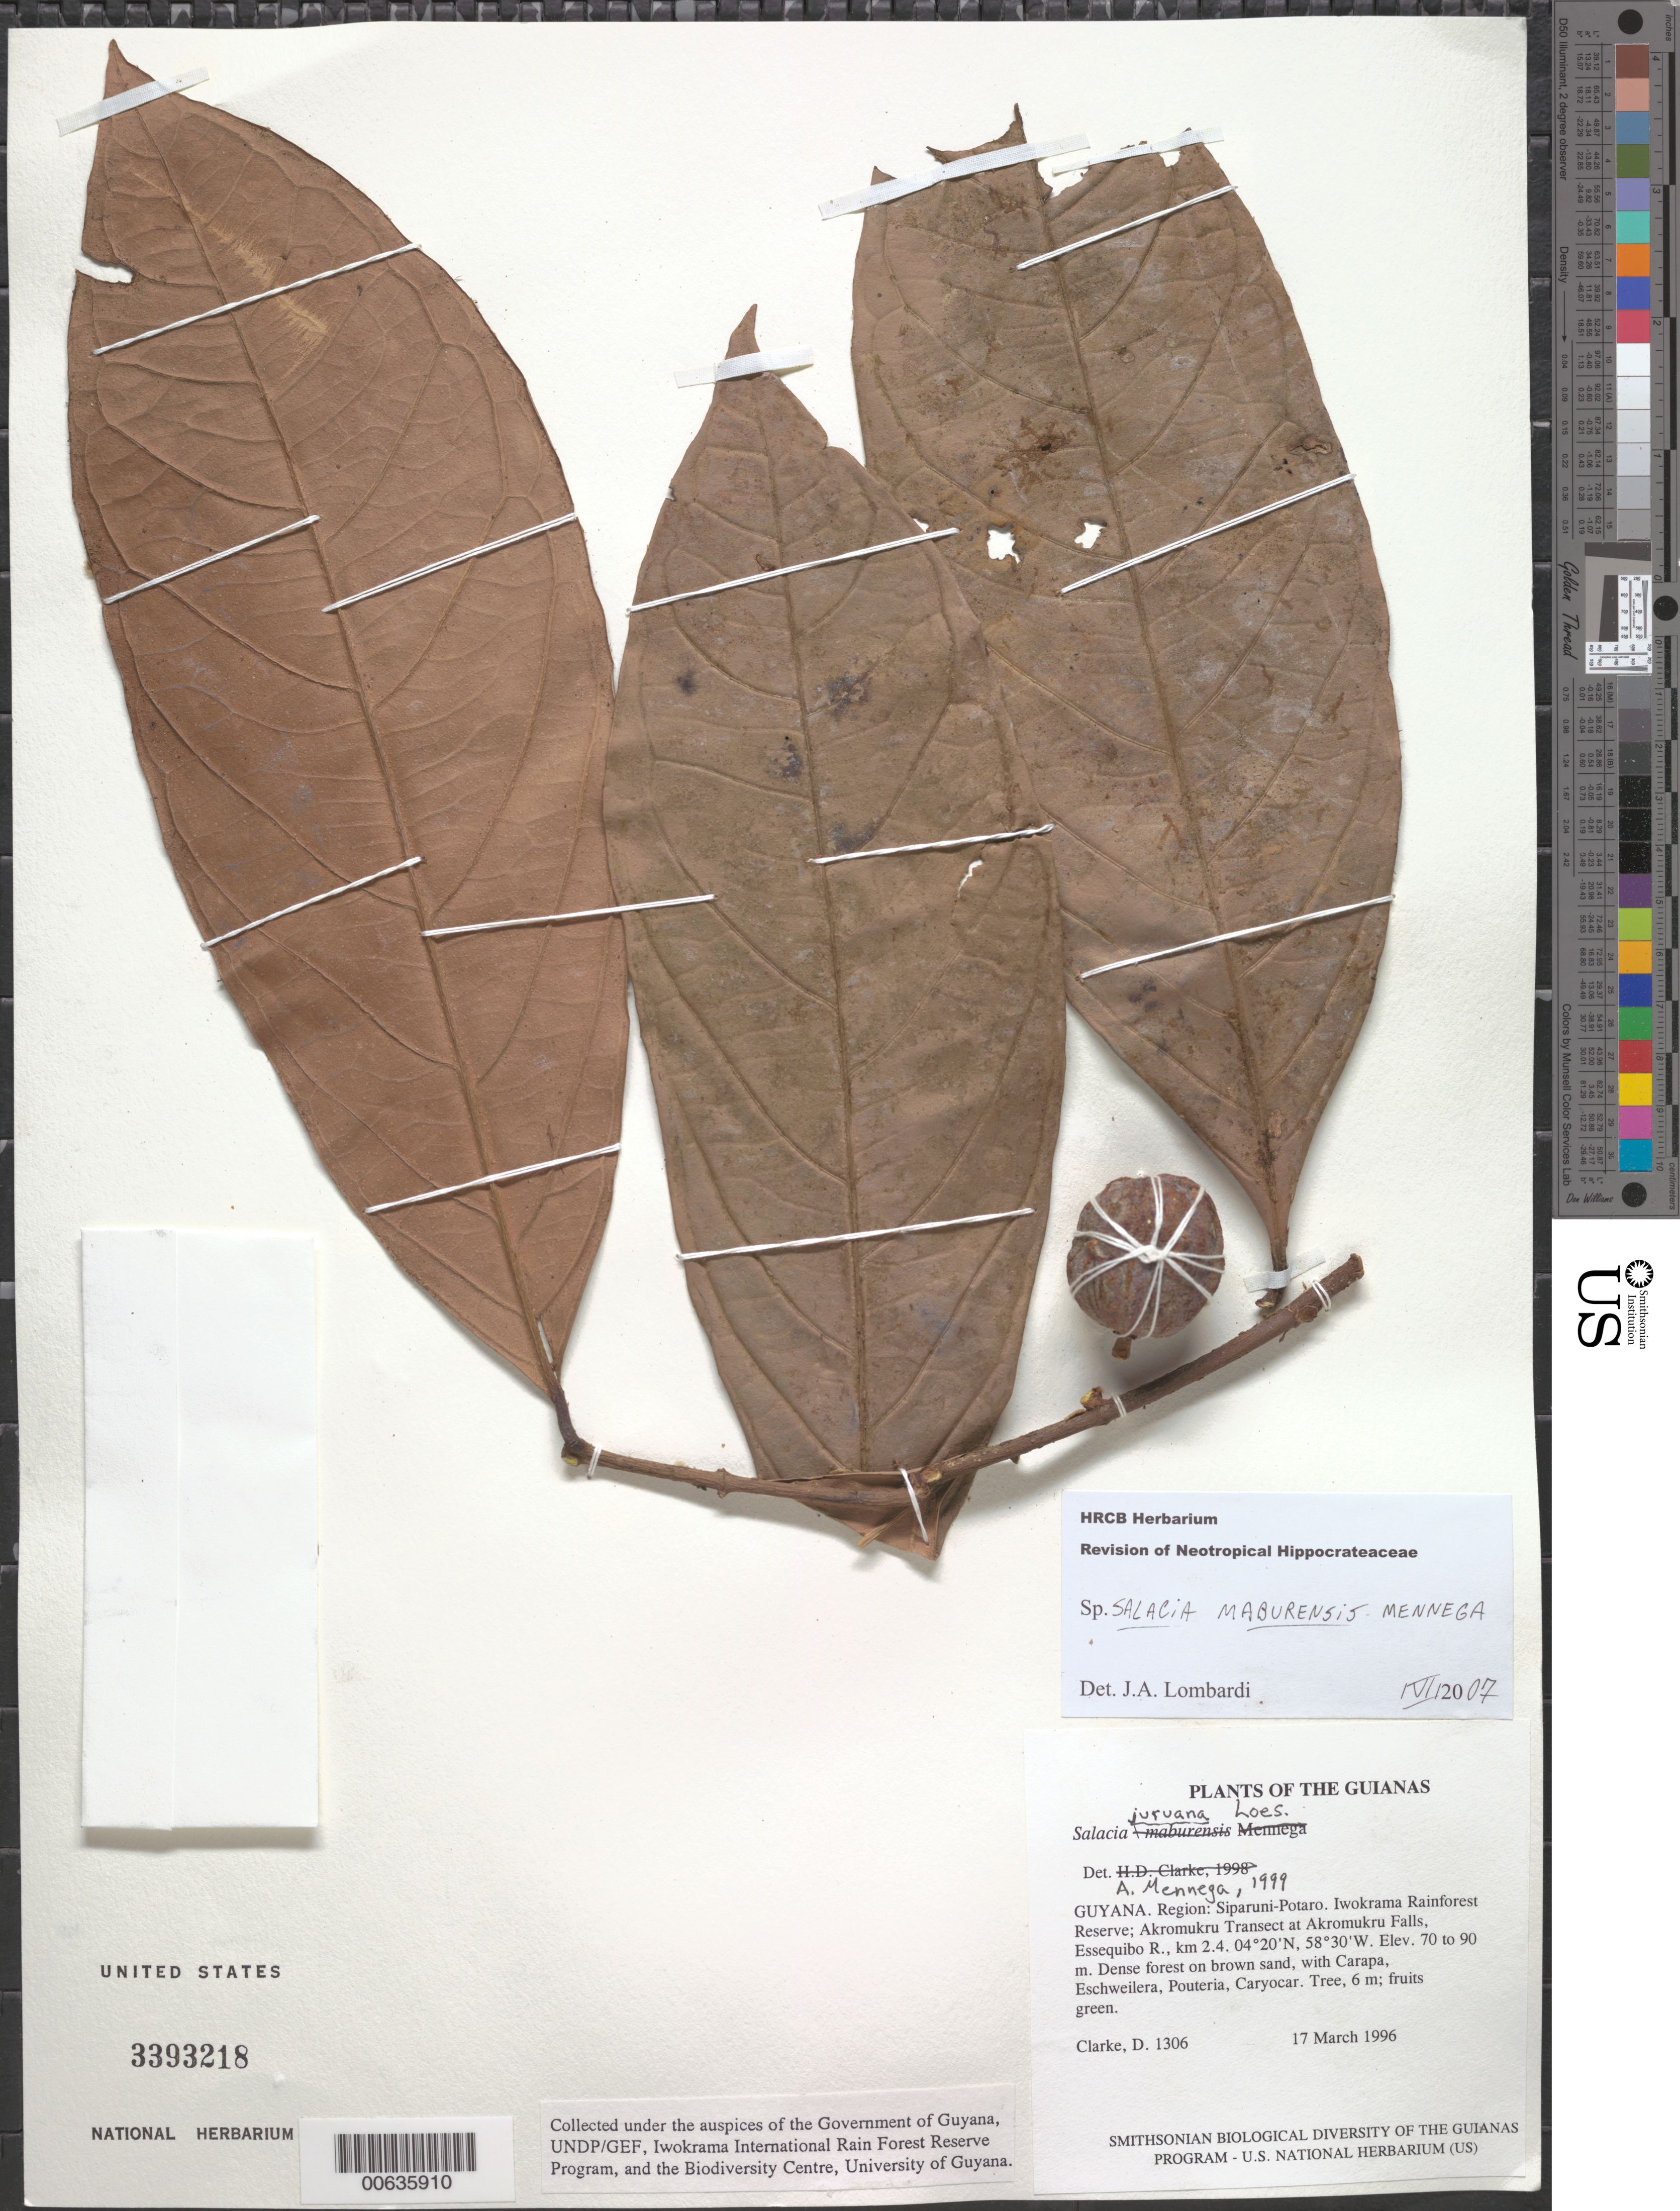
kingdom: Plantae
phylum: Tracheophyta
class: Magnoliopsida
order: Celastrales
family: Celastraceae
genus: Salacia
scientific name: Salacia maburensis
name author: Mennega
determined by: Lombardi, Julio A.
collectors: H. D. Clarke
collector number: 1306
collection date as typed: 17 March 1996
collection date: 1996-03-17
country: Guyana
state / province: Potaro-Siparuni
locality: Iwokrama Rainforest Reserve; Akromukru Transect at Akromukru Falls, Essequibo R., km 2.4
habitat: Dense forest on brown sand, with Carapa, Eschweilera, Pouteria, Caryocar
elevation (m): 70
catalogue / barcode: US 3393218